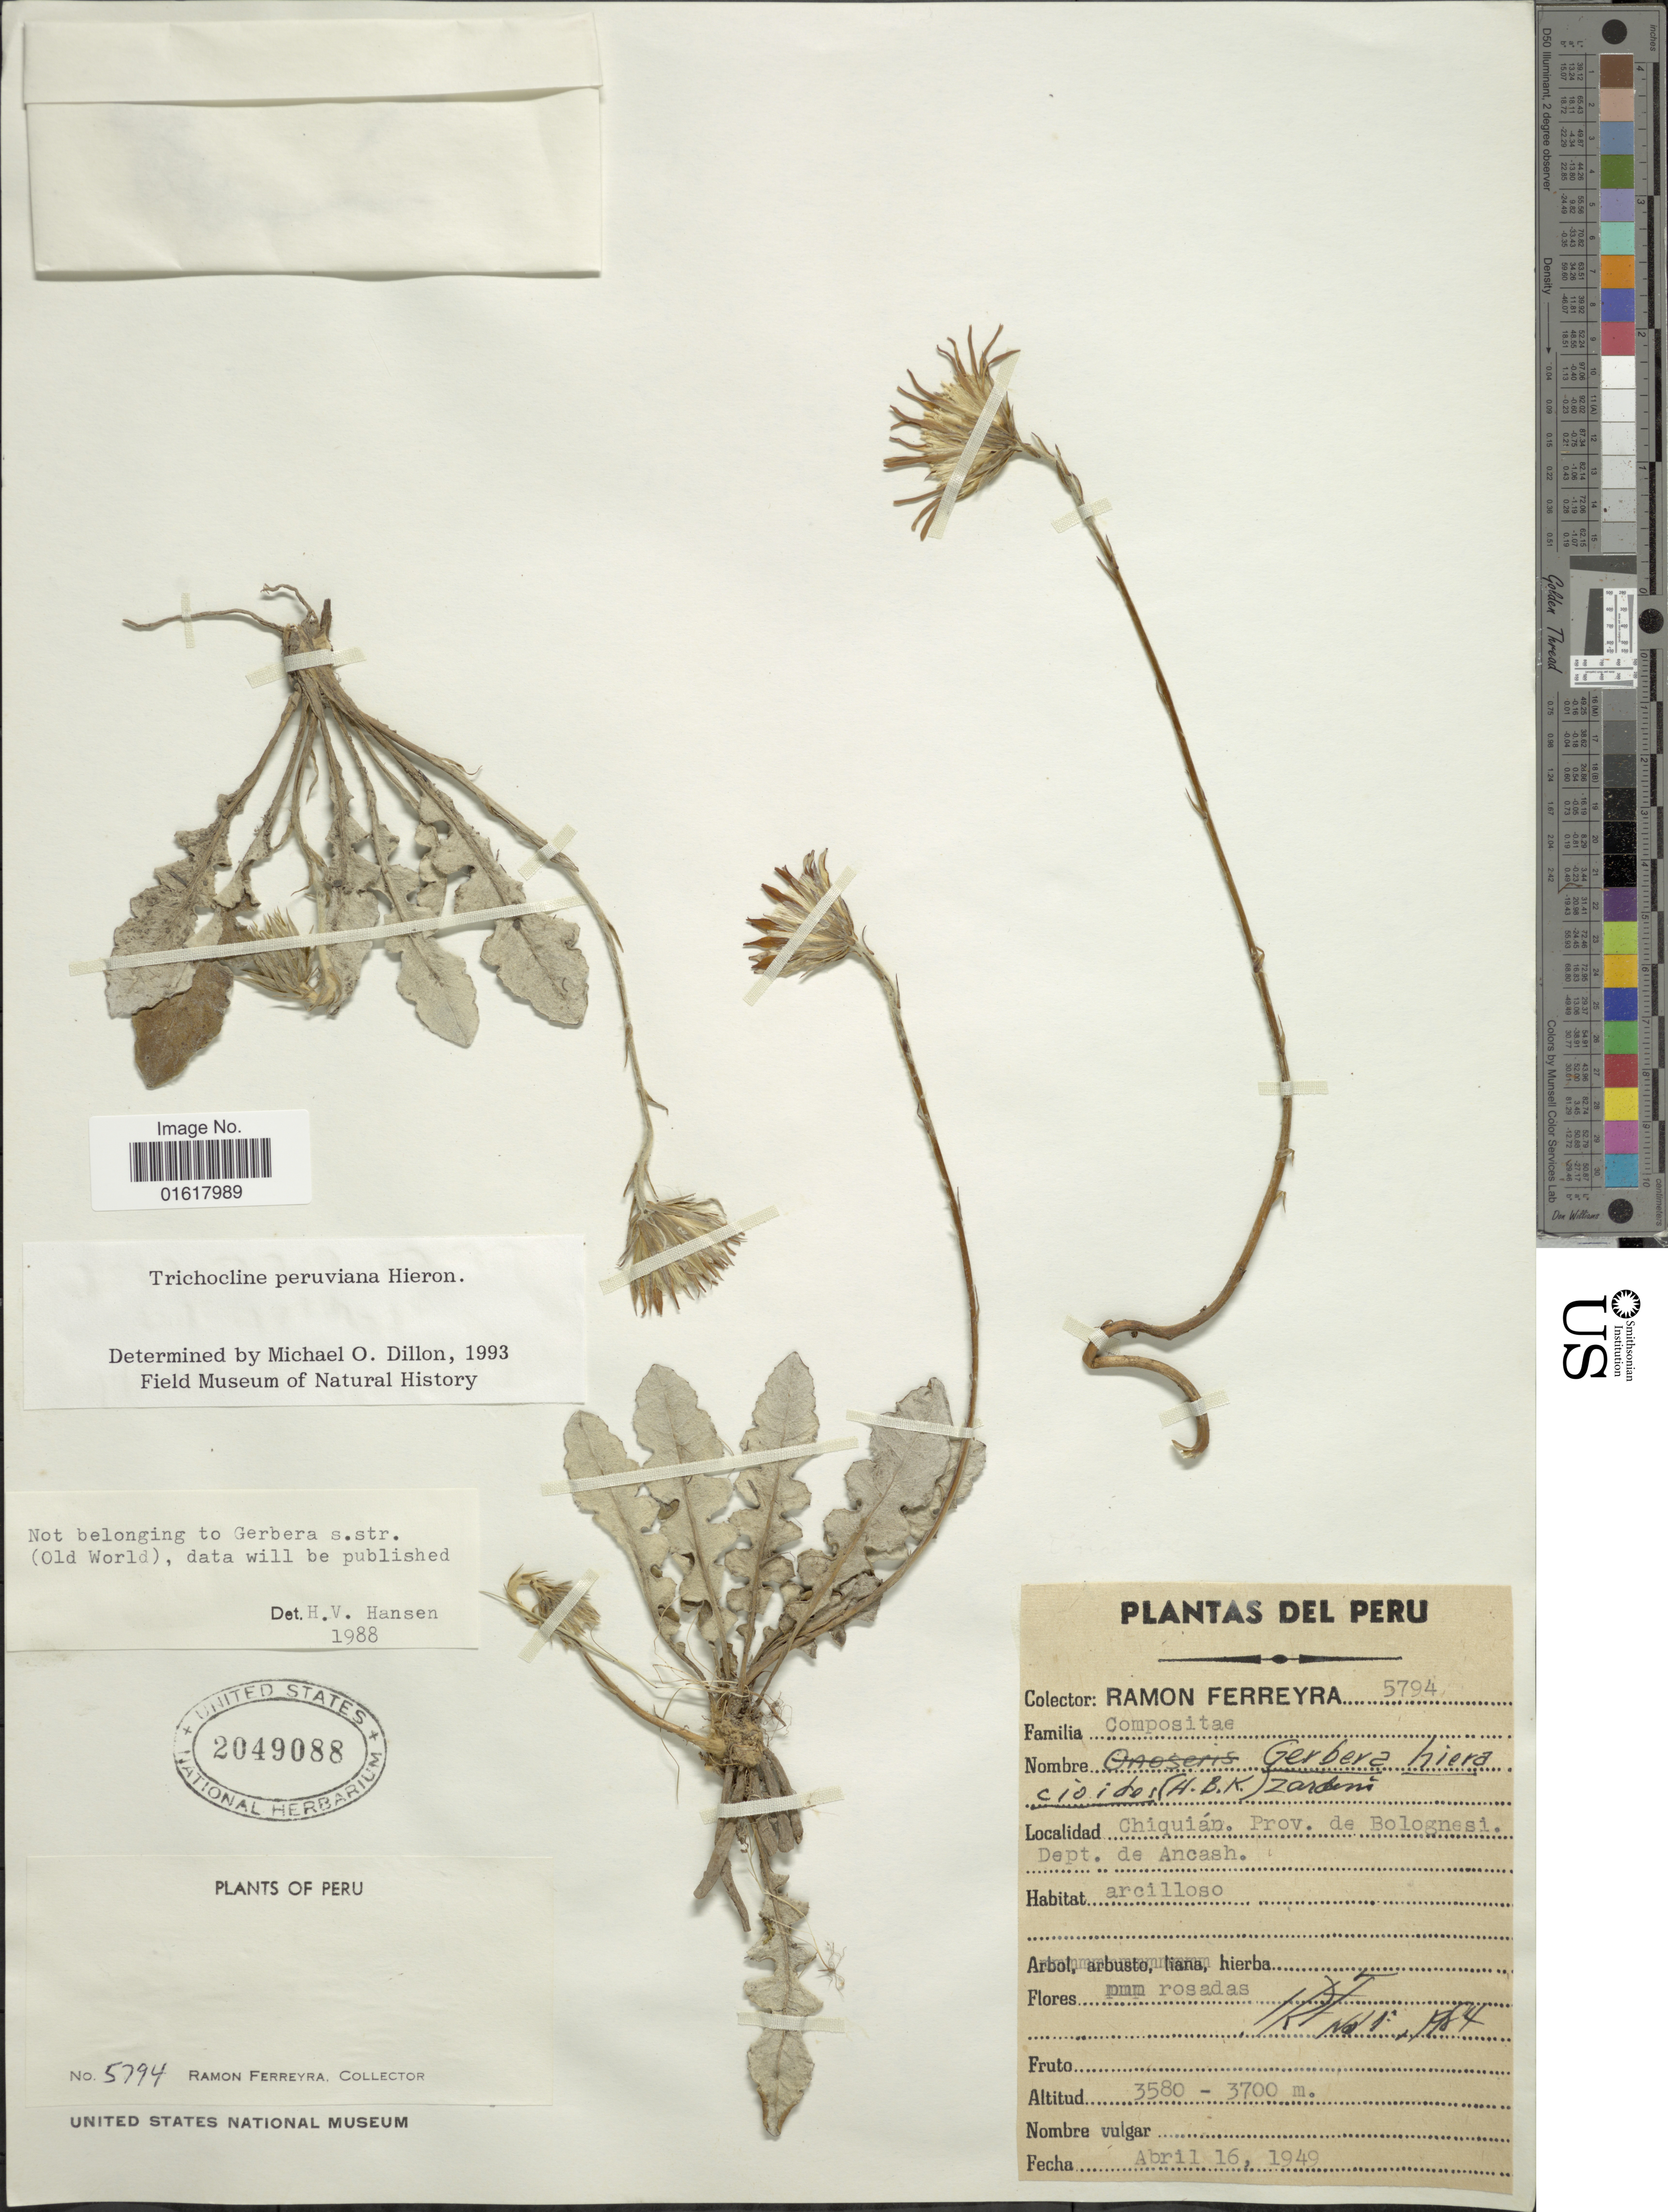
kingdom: Plantae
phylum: Tracheophyta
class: Magnoliopsida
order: Asterales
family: Asteraceae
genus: Trichocline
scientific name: Trichocline peruviana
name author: Hieron.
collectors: R. A. Ferreyra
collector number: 5794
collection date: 1949-04-16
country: Peru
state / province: Ancash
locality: Chiquián. Prov. de Bolognesi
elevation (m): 3580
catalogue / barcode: US 2049088